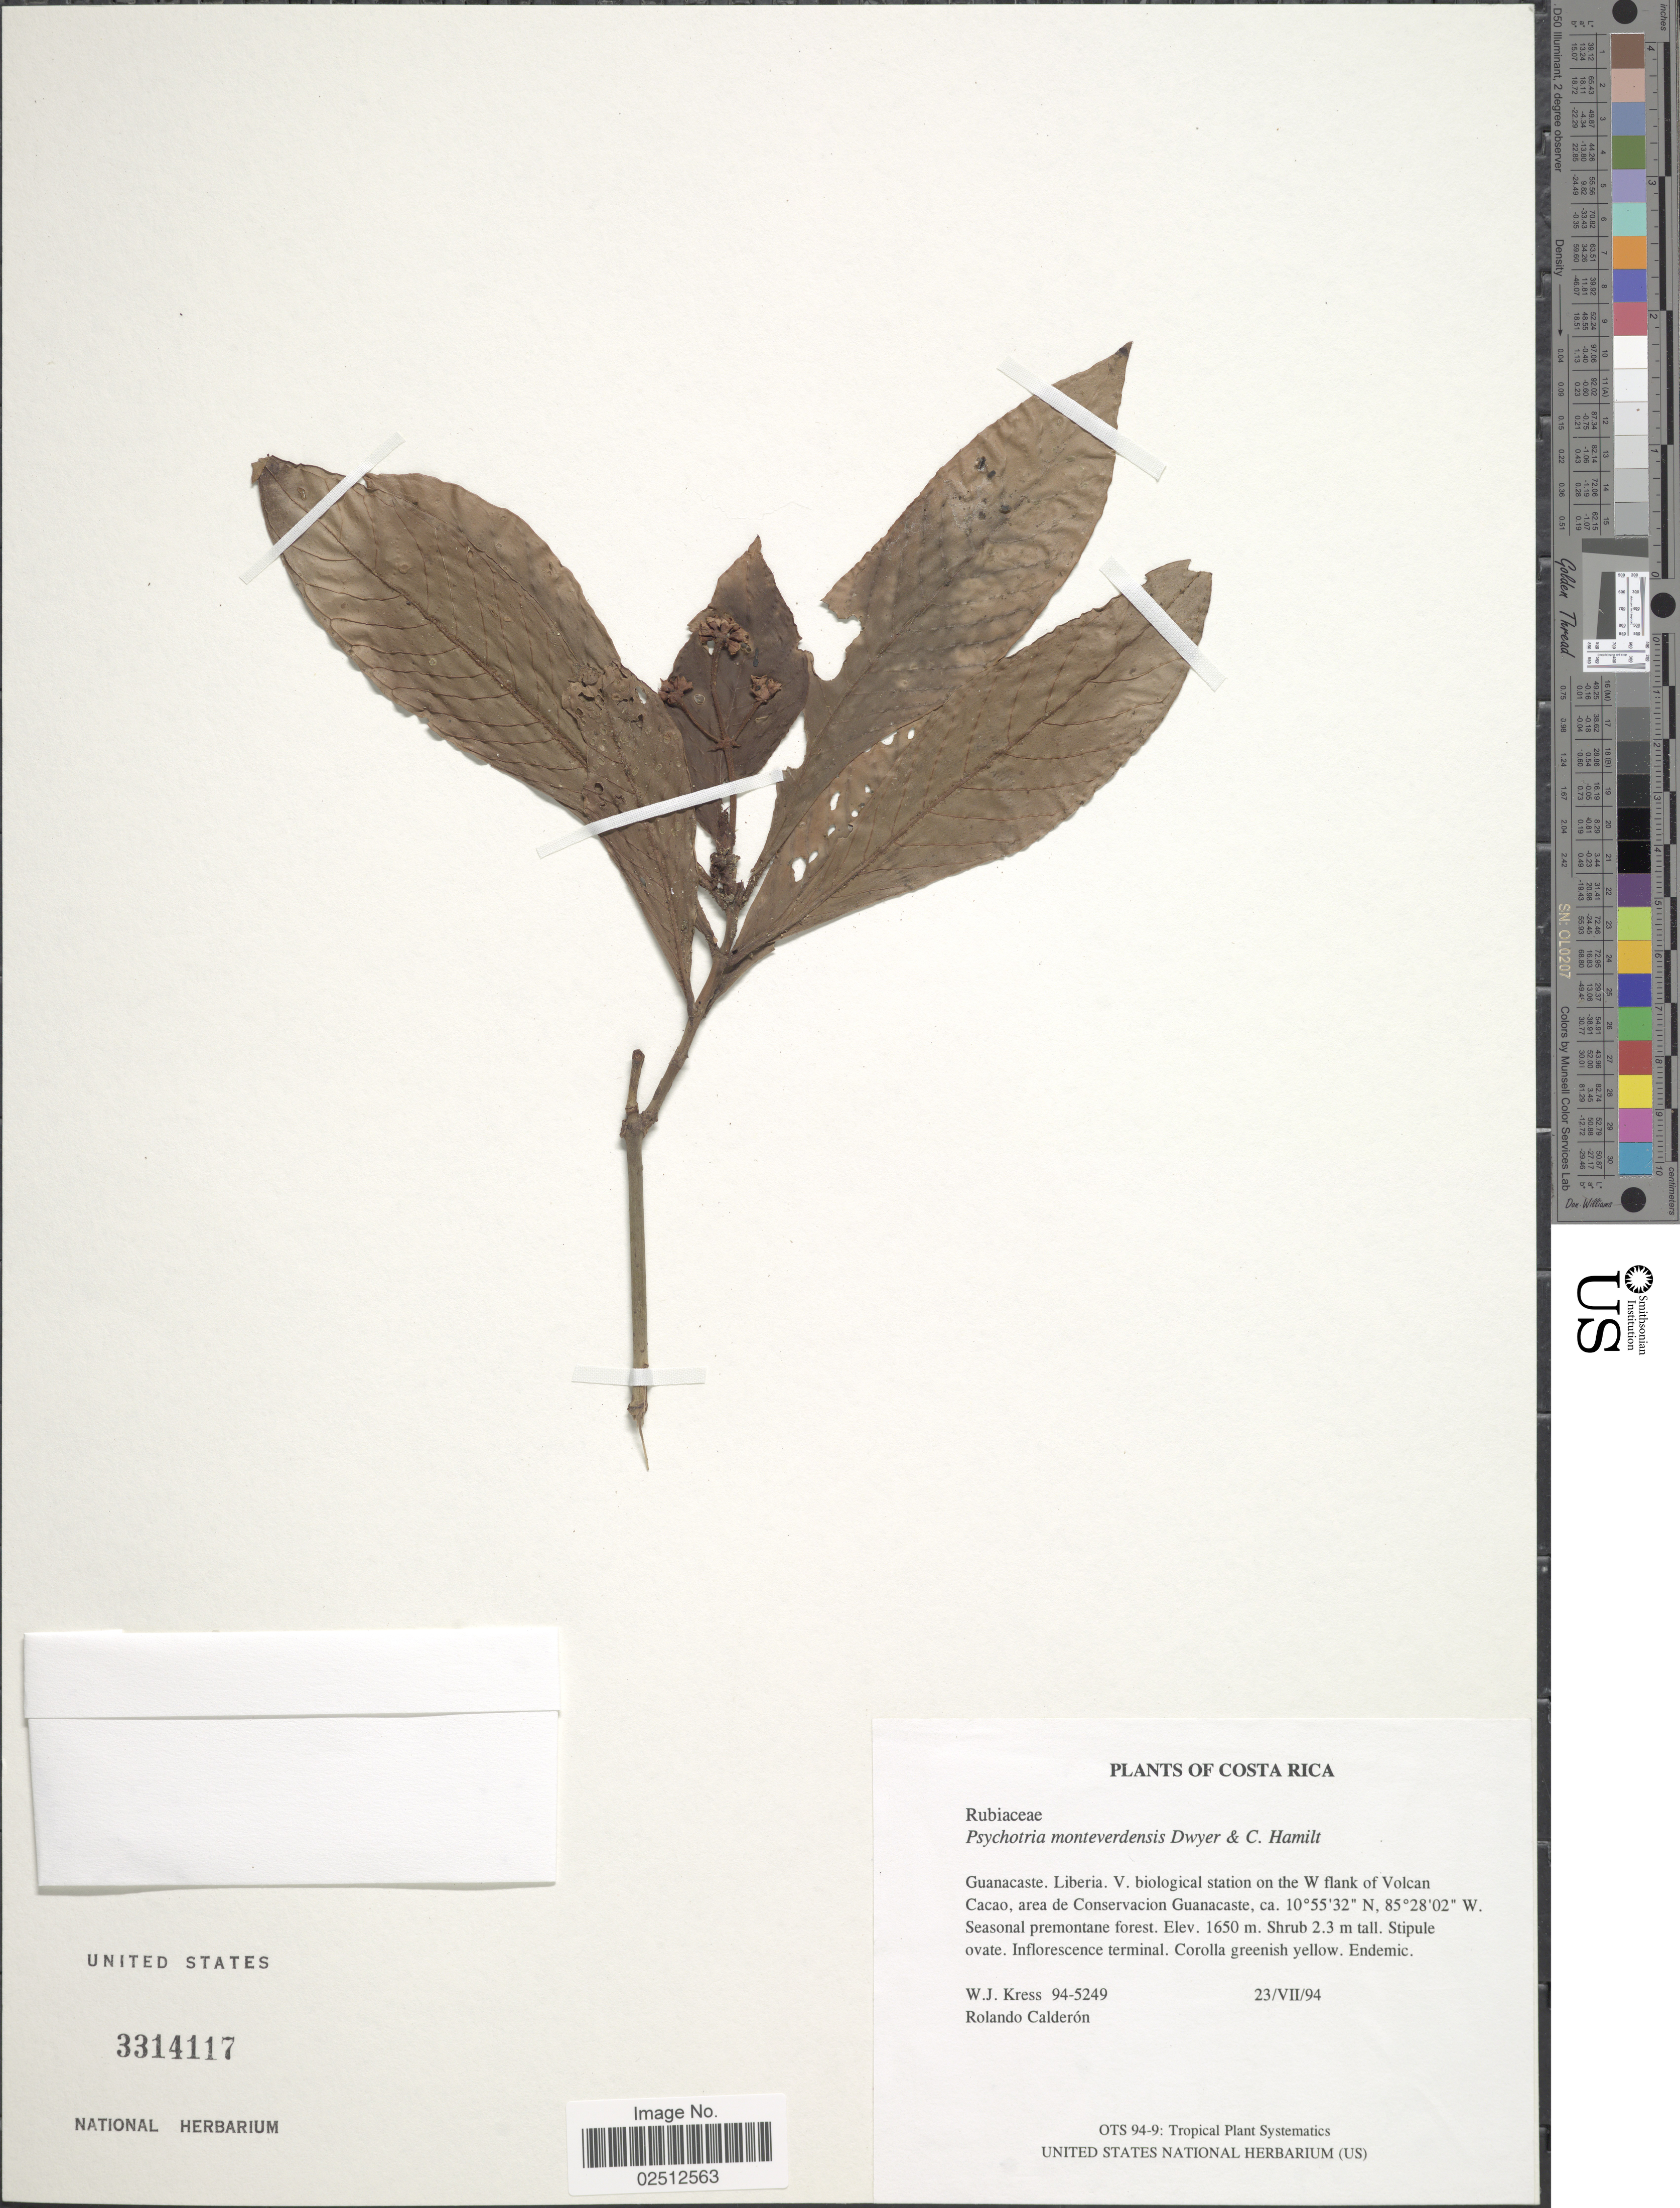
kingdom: Plantae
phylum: Tracheophyta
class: Magnoliopsida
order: Gentianales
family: Rubiaceae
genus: Psychotria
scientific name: Psychotria monteverdensis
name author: Dwyer & C.W. Ham.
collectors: W. J. Kress & R. Calderon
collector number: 94-5249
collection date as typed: Transcribed d/m/y: 23/7/94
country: Costa Rica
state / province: Guanacaste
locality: Guanacaste, Liberia, V. biological station on the W flank of Volcan Cacao, area de Conservacion Guanacaste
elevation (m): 1650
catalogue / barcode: US 3314117